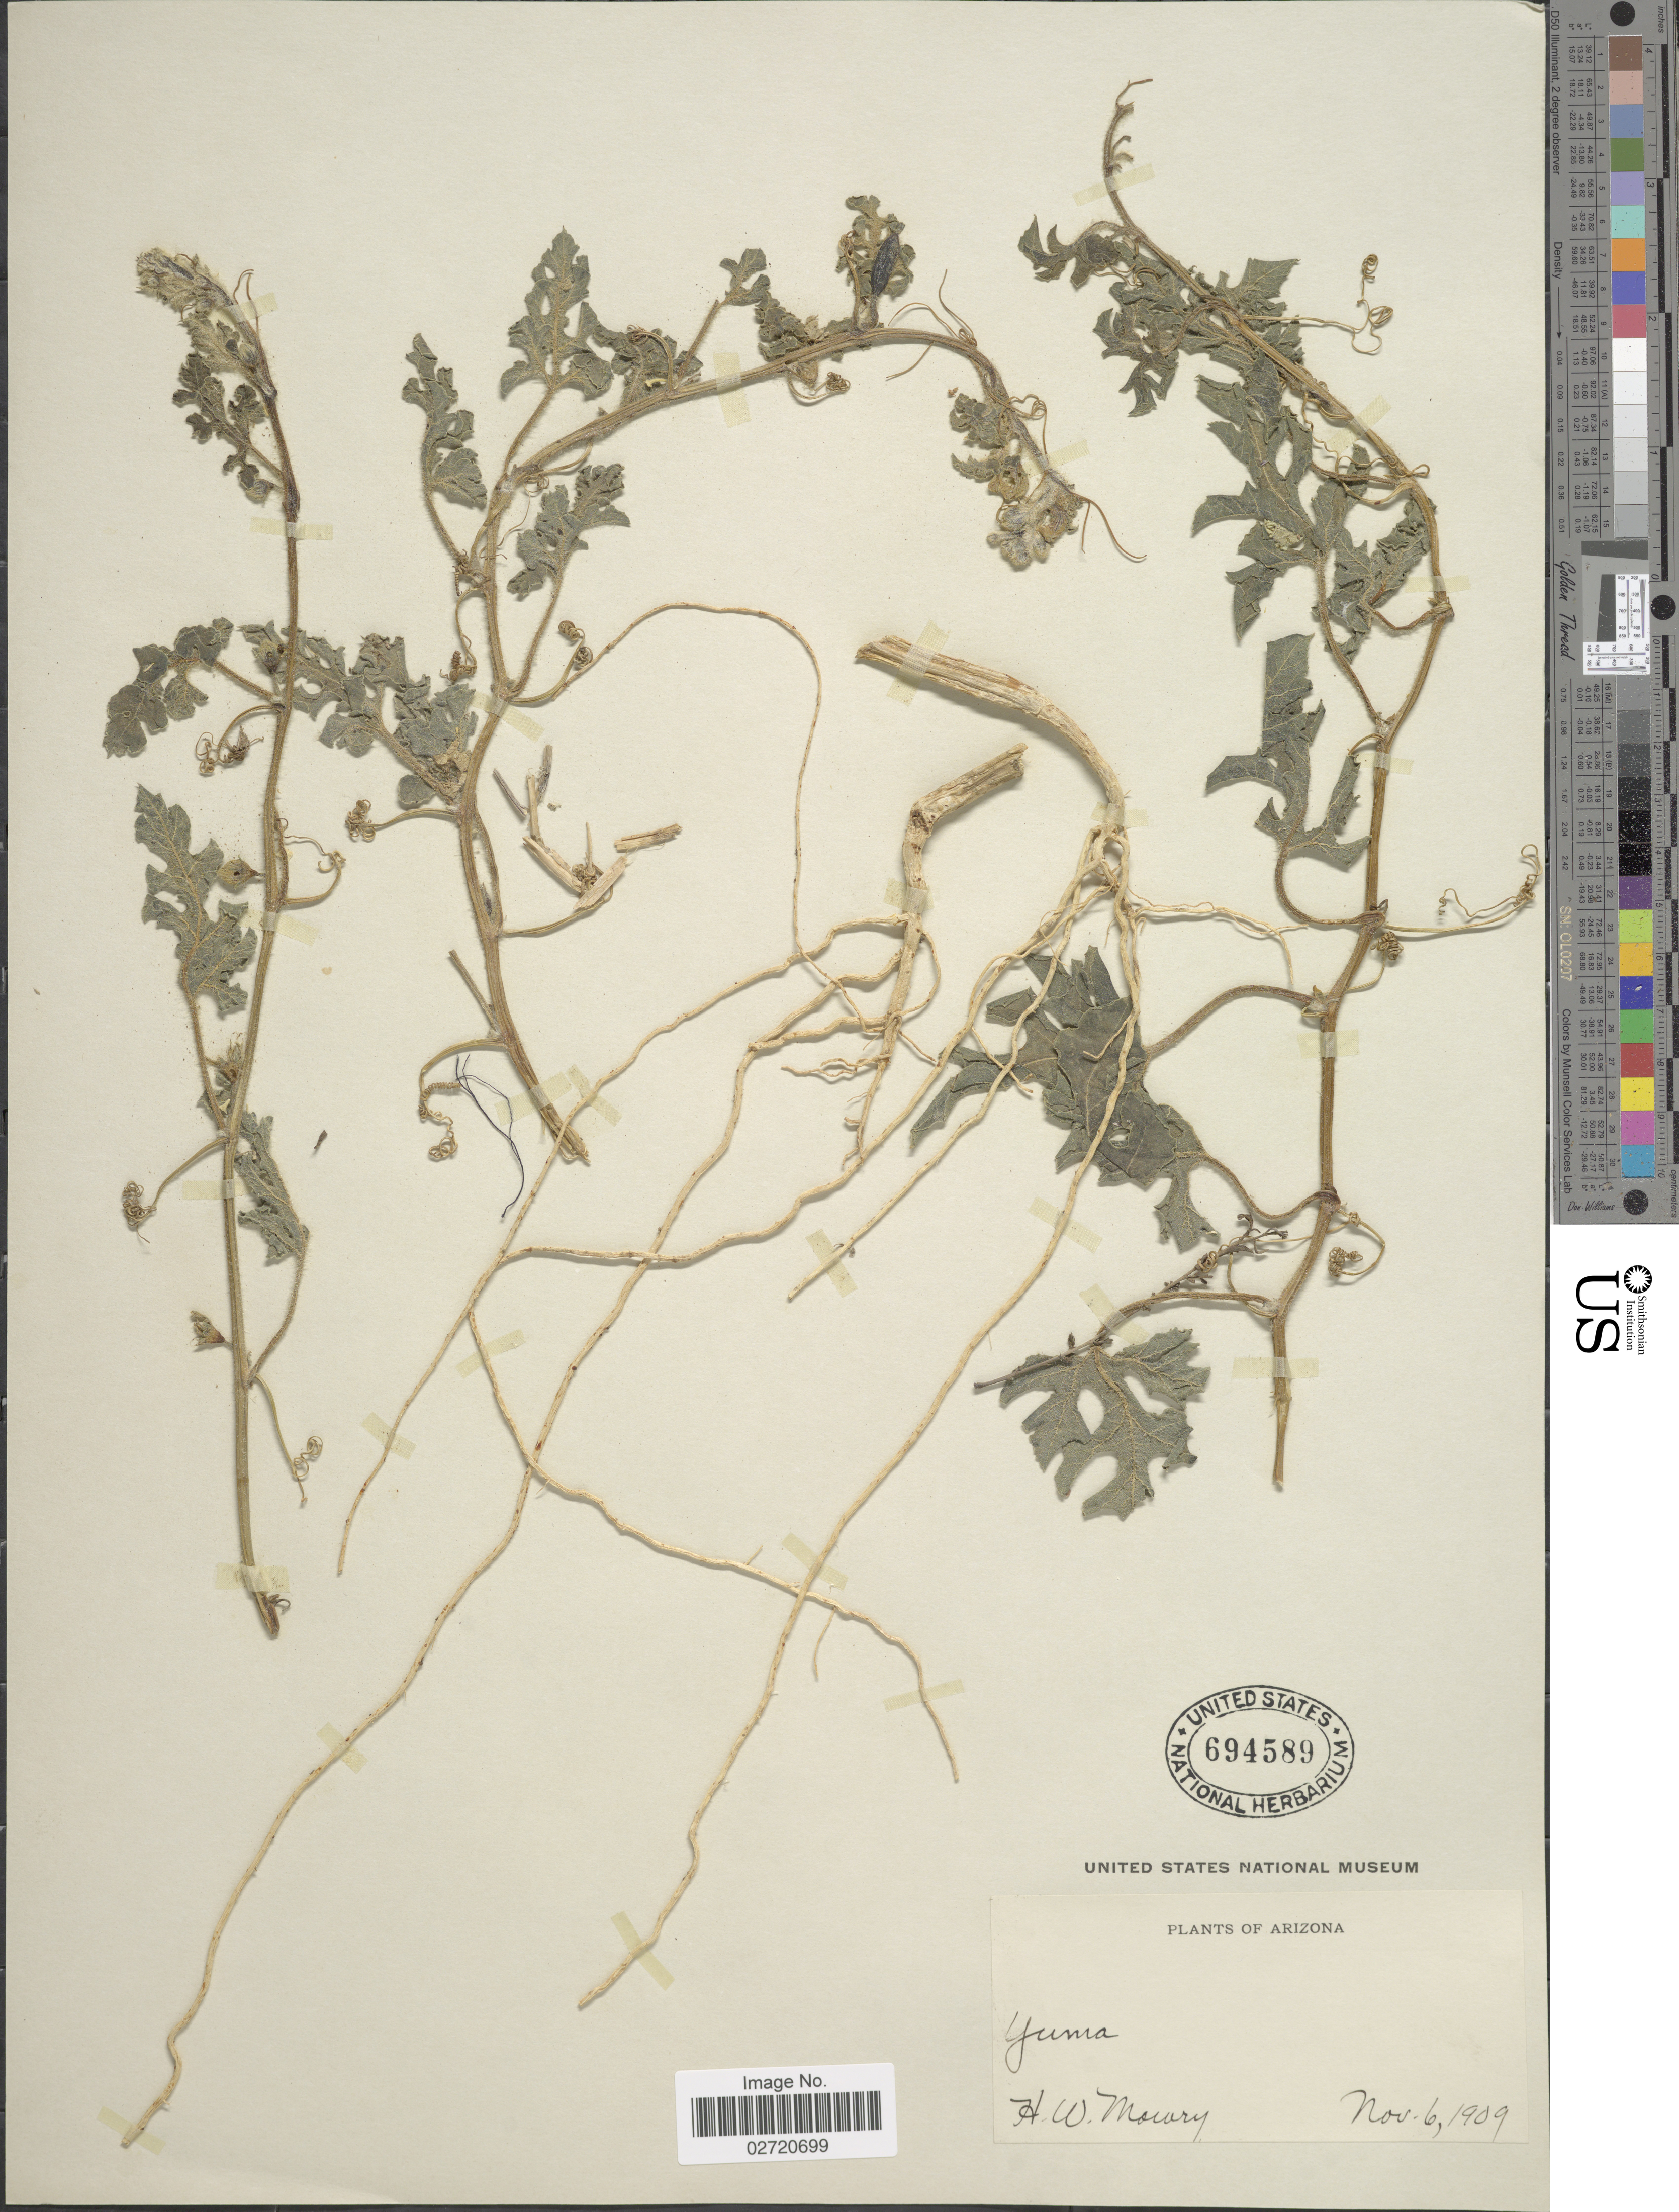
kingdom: Plantae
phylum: Tracheophyta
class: Magnoliopsida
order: Cucurbitales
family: Cucurbitaceae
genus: Citrullus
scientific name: Citrullus lanatus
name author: (Thunb.) Matsum. & Nakai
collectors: H. W. Morary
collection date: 1909-11-06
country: United States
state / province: Arizona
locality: Yuma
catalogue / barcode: US 694589